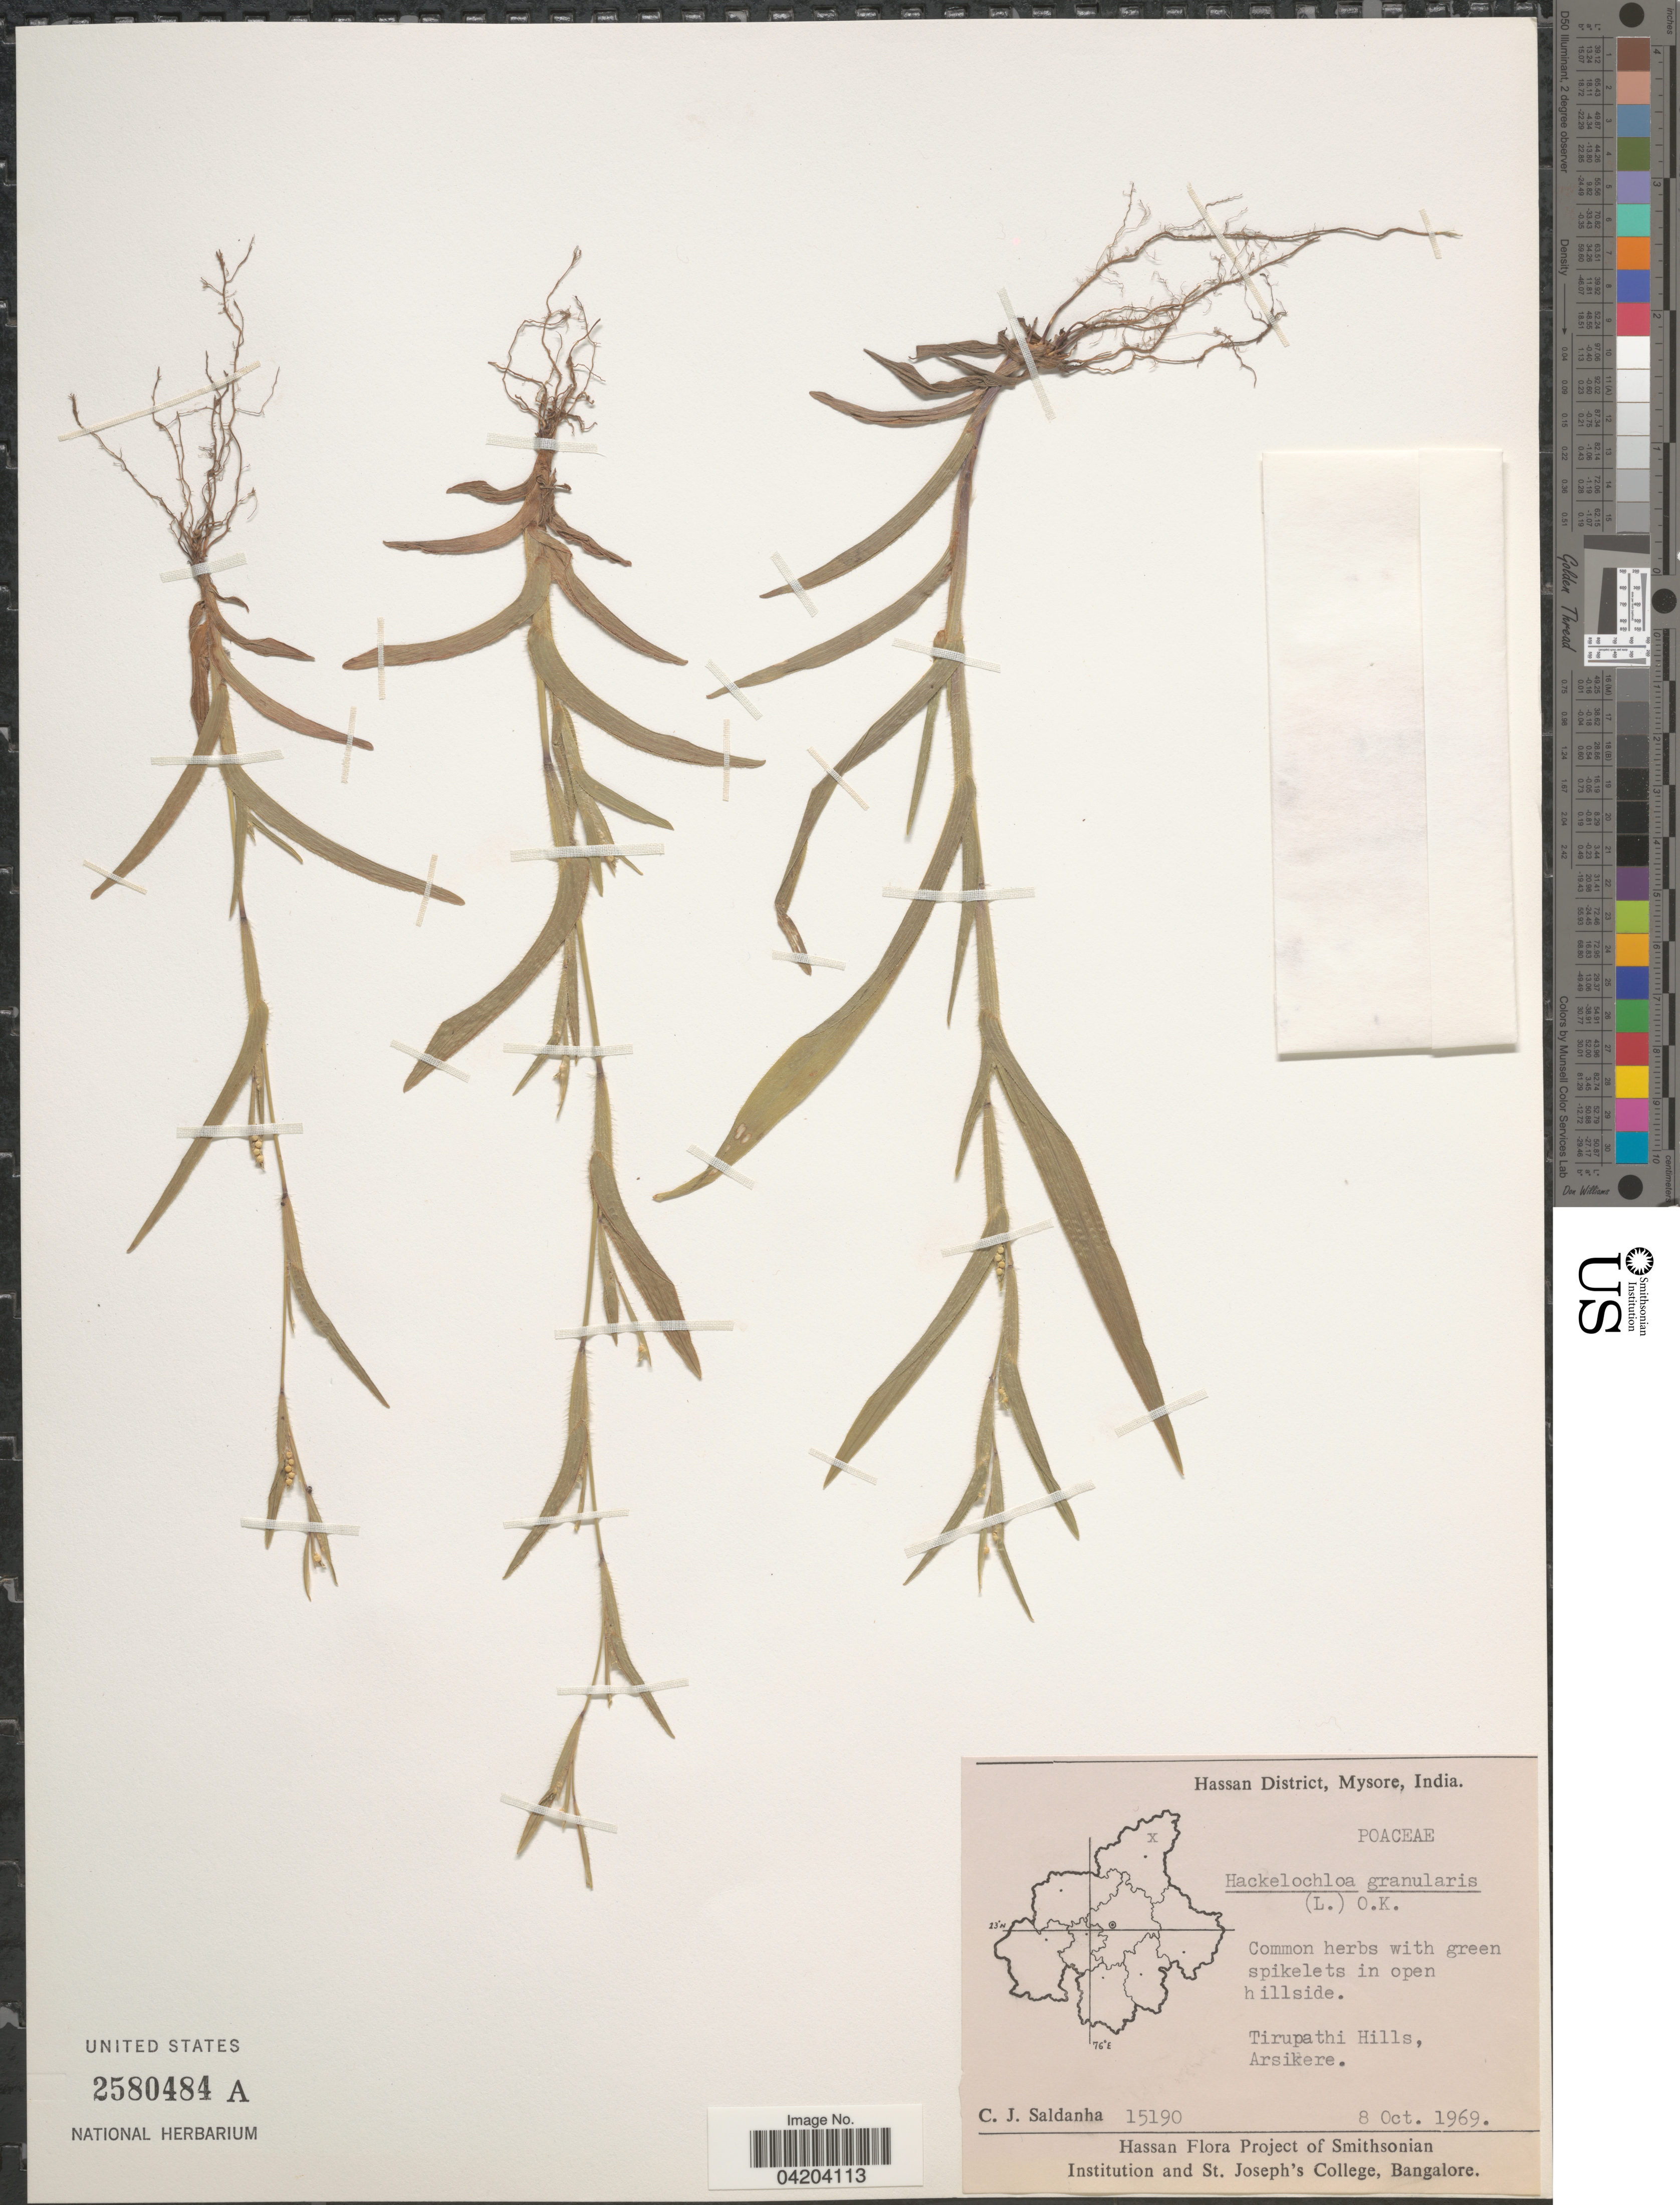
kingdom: Plantae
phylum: Tracheophyta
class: Liliopsida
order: Poales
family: Poaceae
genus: Mnesithea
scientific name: Mnesithea granularis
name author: (L.) de Koning & Sosef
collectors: C. J. Saldanha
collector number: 15190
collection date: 1969-10-08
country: India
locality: Hassan District, Mysore. Tirupathi Hills, Arsikere.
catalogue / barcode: US 2580484A